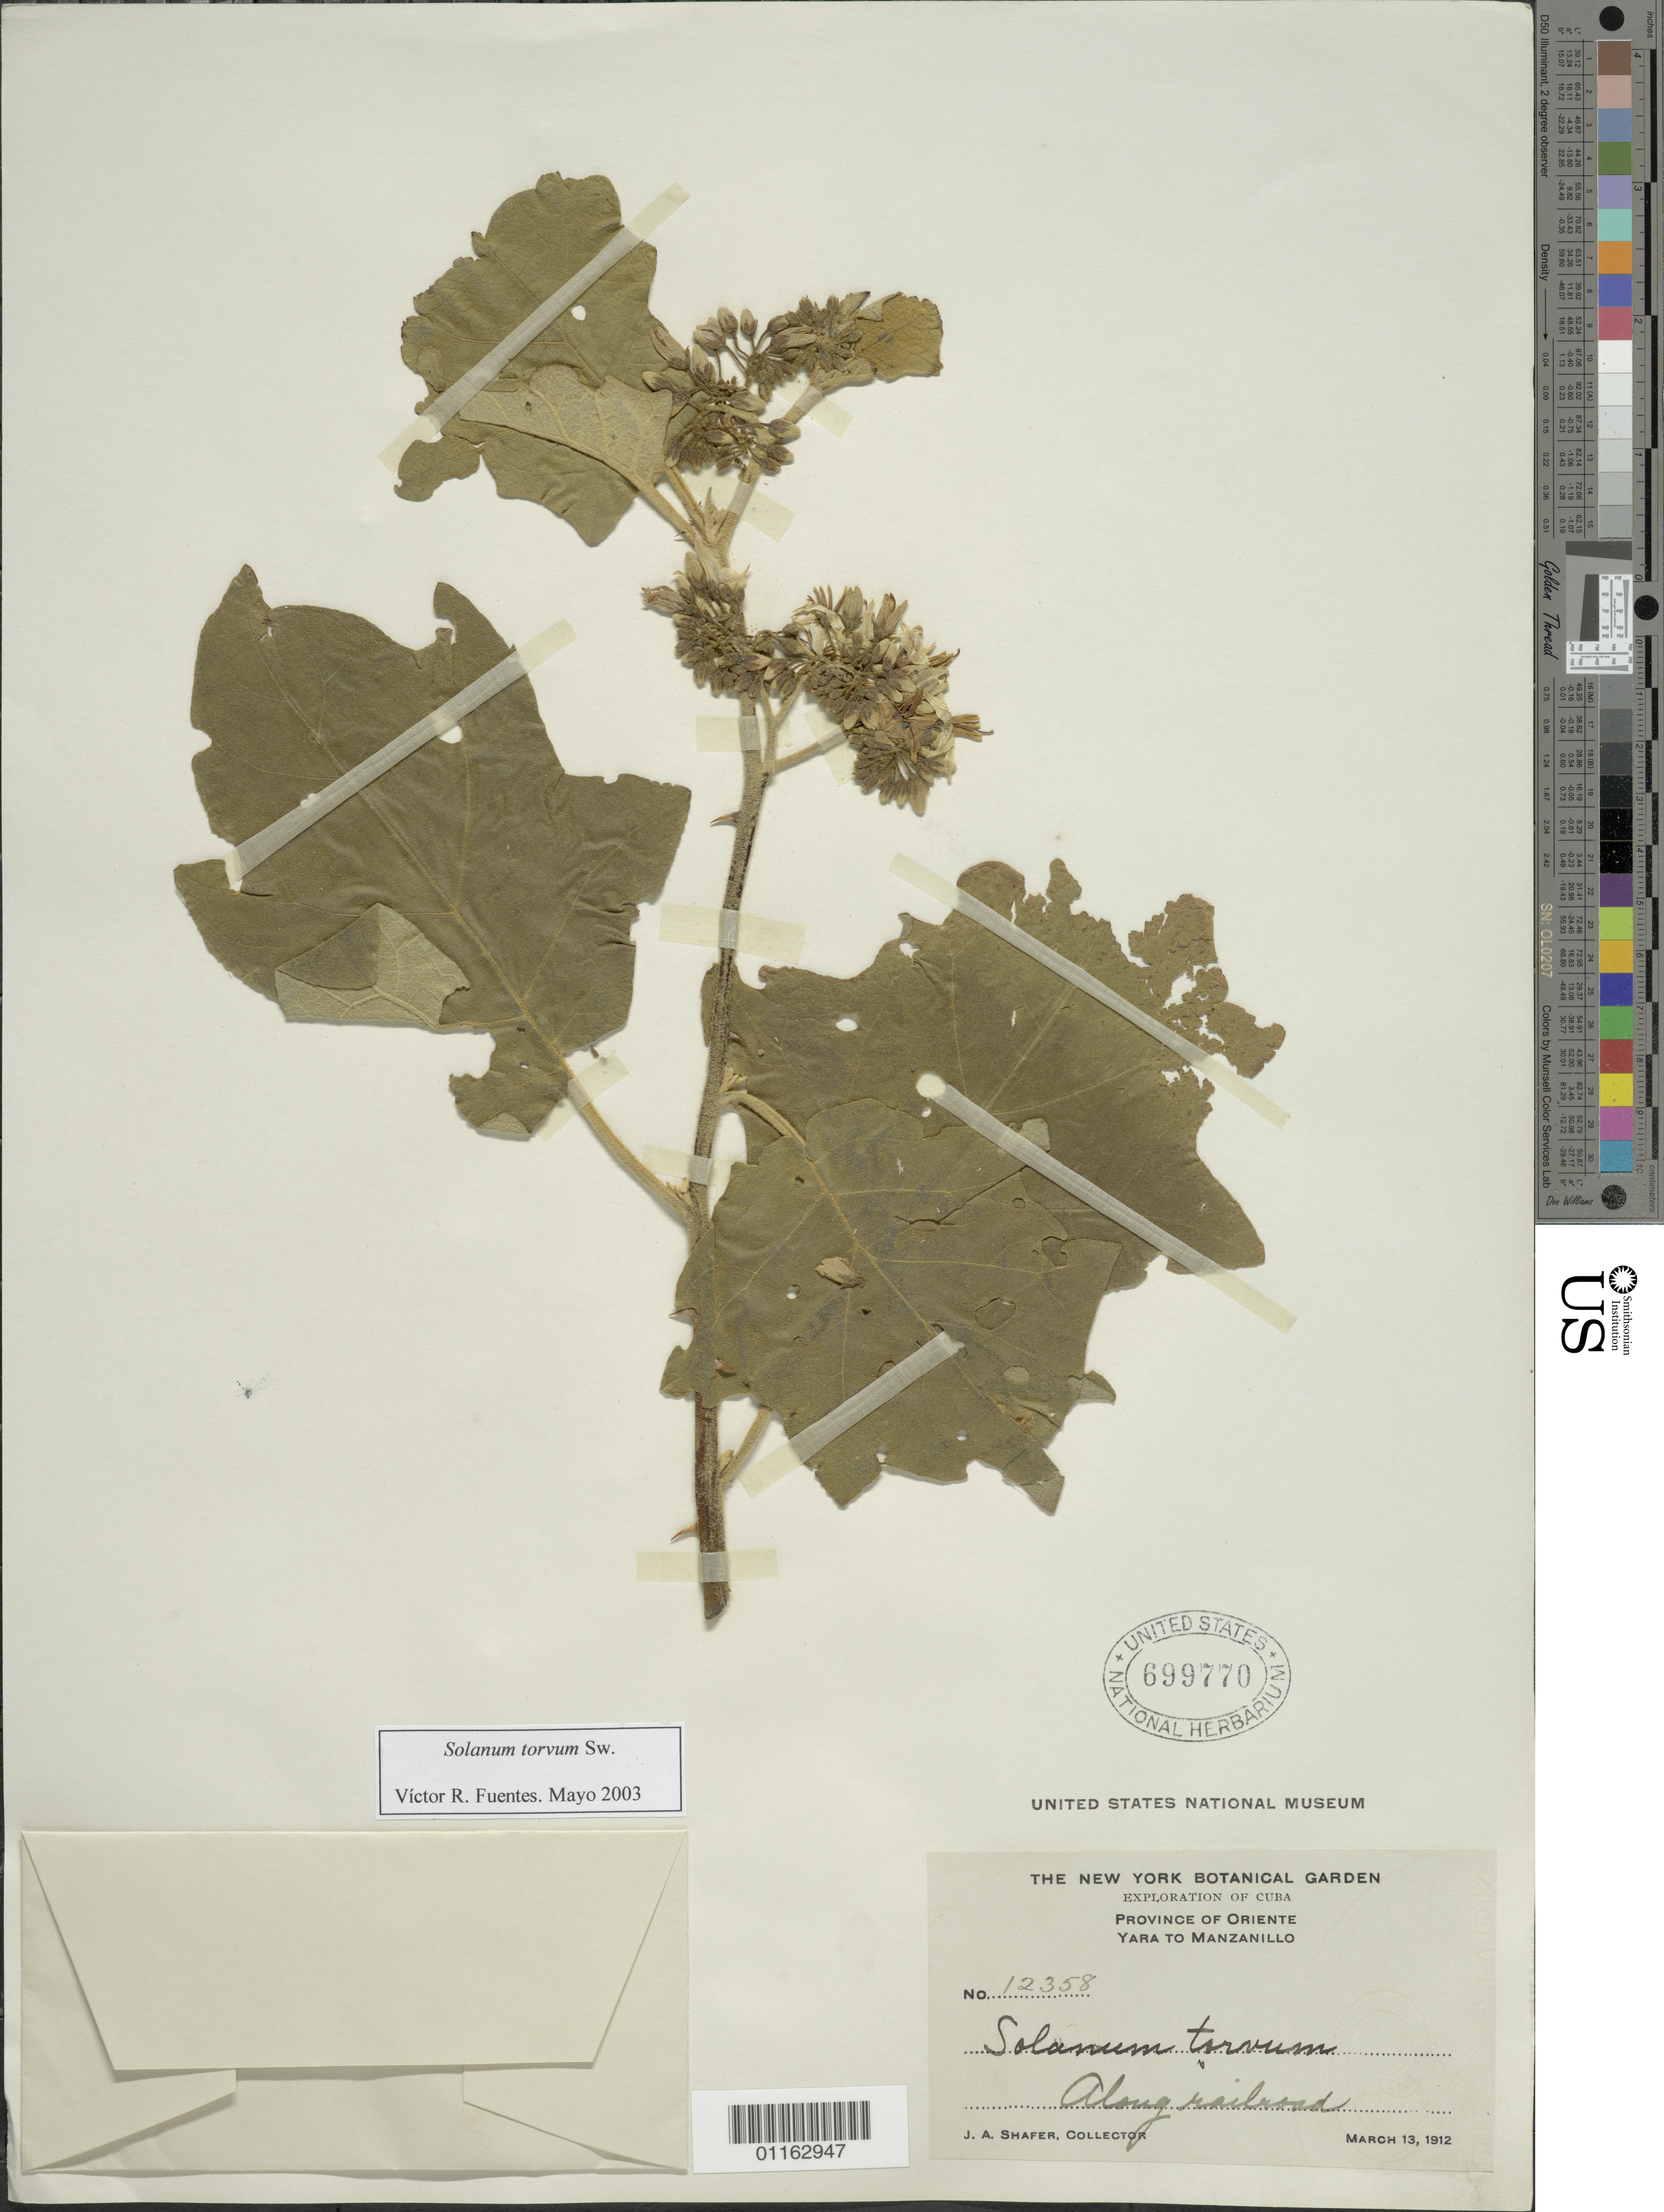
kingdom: Plantae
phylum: Tracheophyta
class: Magnoliopsida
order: Solanales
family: Solanaceae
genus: Solanum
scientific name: Solanum triste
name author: Jacq.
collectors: J. A. Shafer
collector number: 12358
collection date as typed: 13 Mar 1912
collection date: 1912-03-13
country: Cuba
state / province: Oriente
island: Cuba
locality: along railroad; Yara to Manzanillo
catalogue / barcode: US 699770